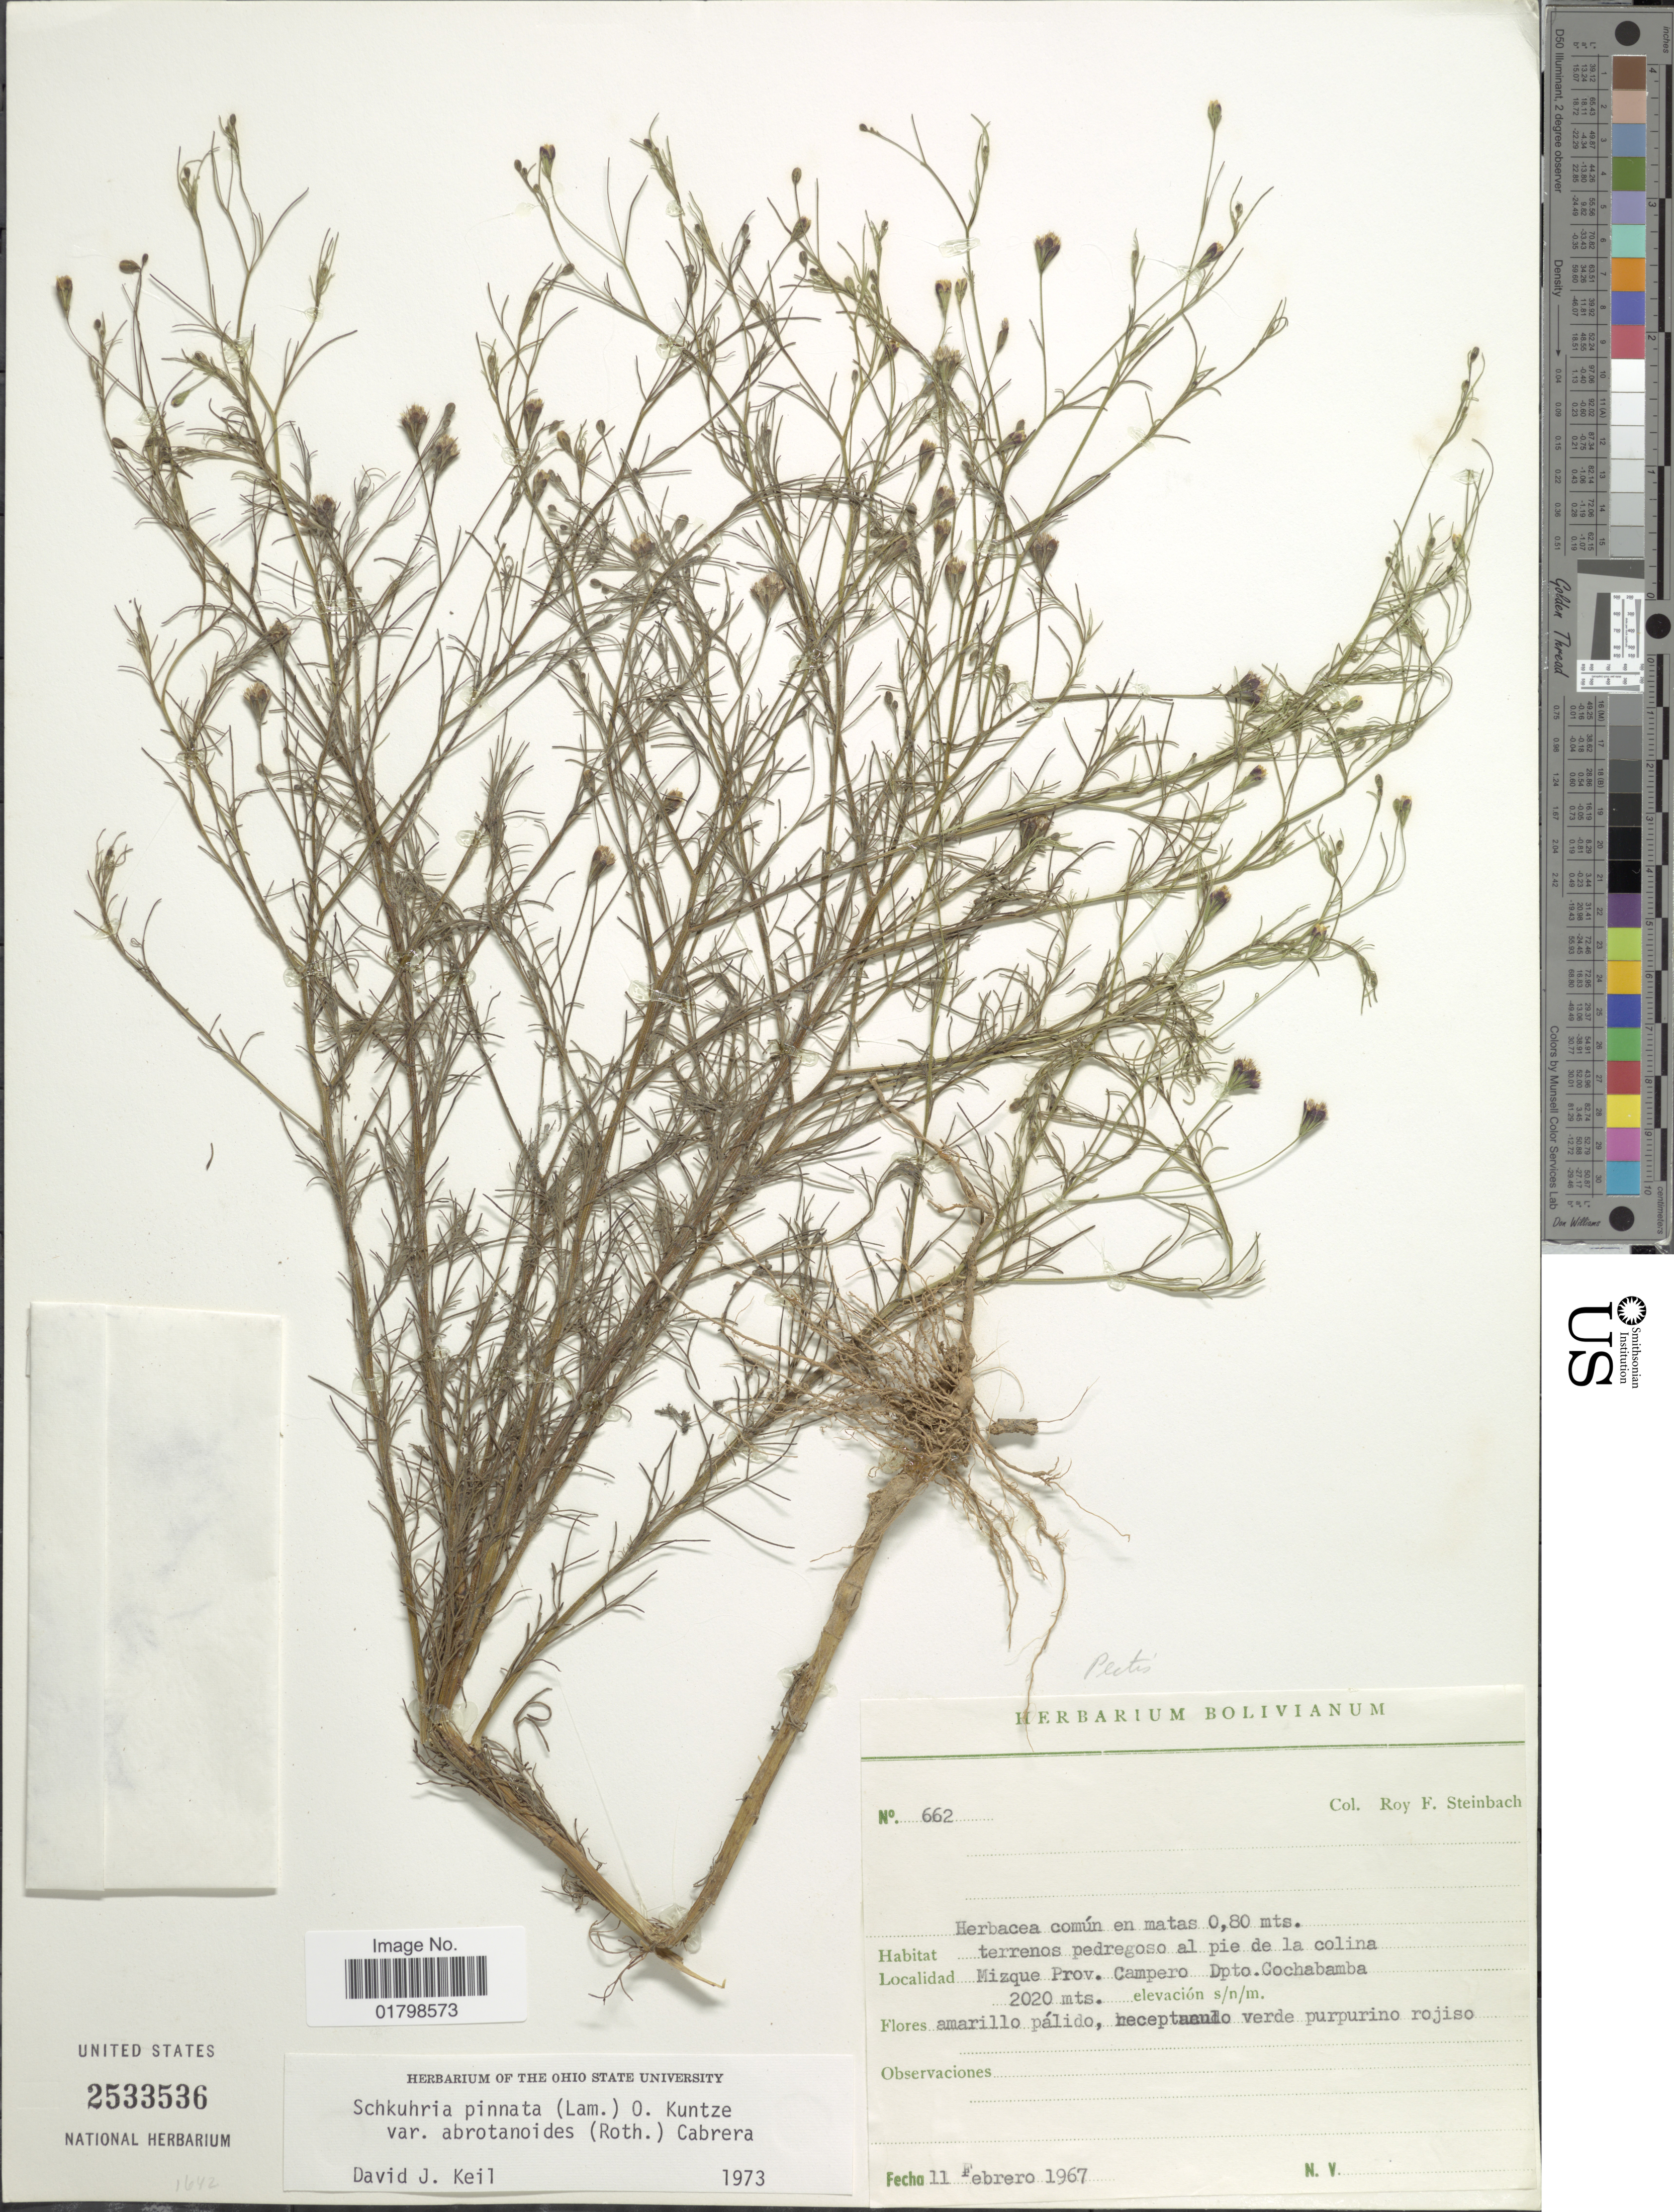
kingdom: Plantae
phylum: Tracheophyta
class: Magnoliopsida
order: Asterales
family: Asteraceae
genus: Schkuhria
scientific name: Schkuhria pinnata var. octoaristata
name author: Cabrera ex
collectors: R. F. Steinbach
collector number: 662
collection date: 1967-02-11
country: Bolivia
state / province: Cochabamba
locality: Mizque Prov. Campero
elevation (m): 2020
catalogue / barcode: US 2533536